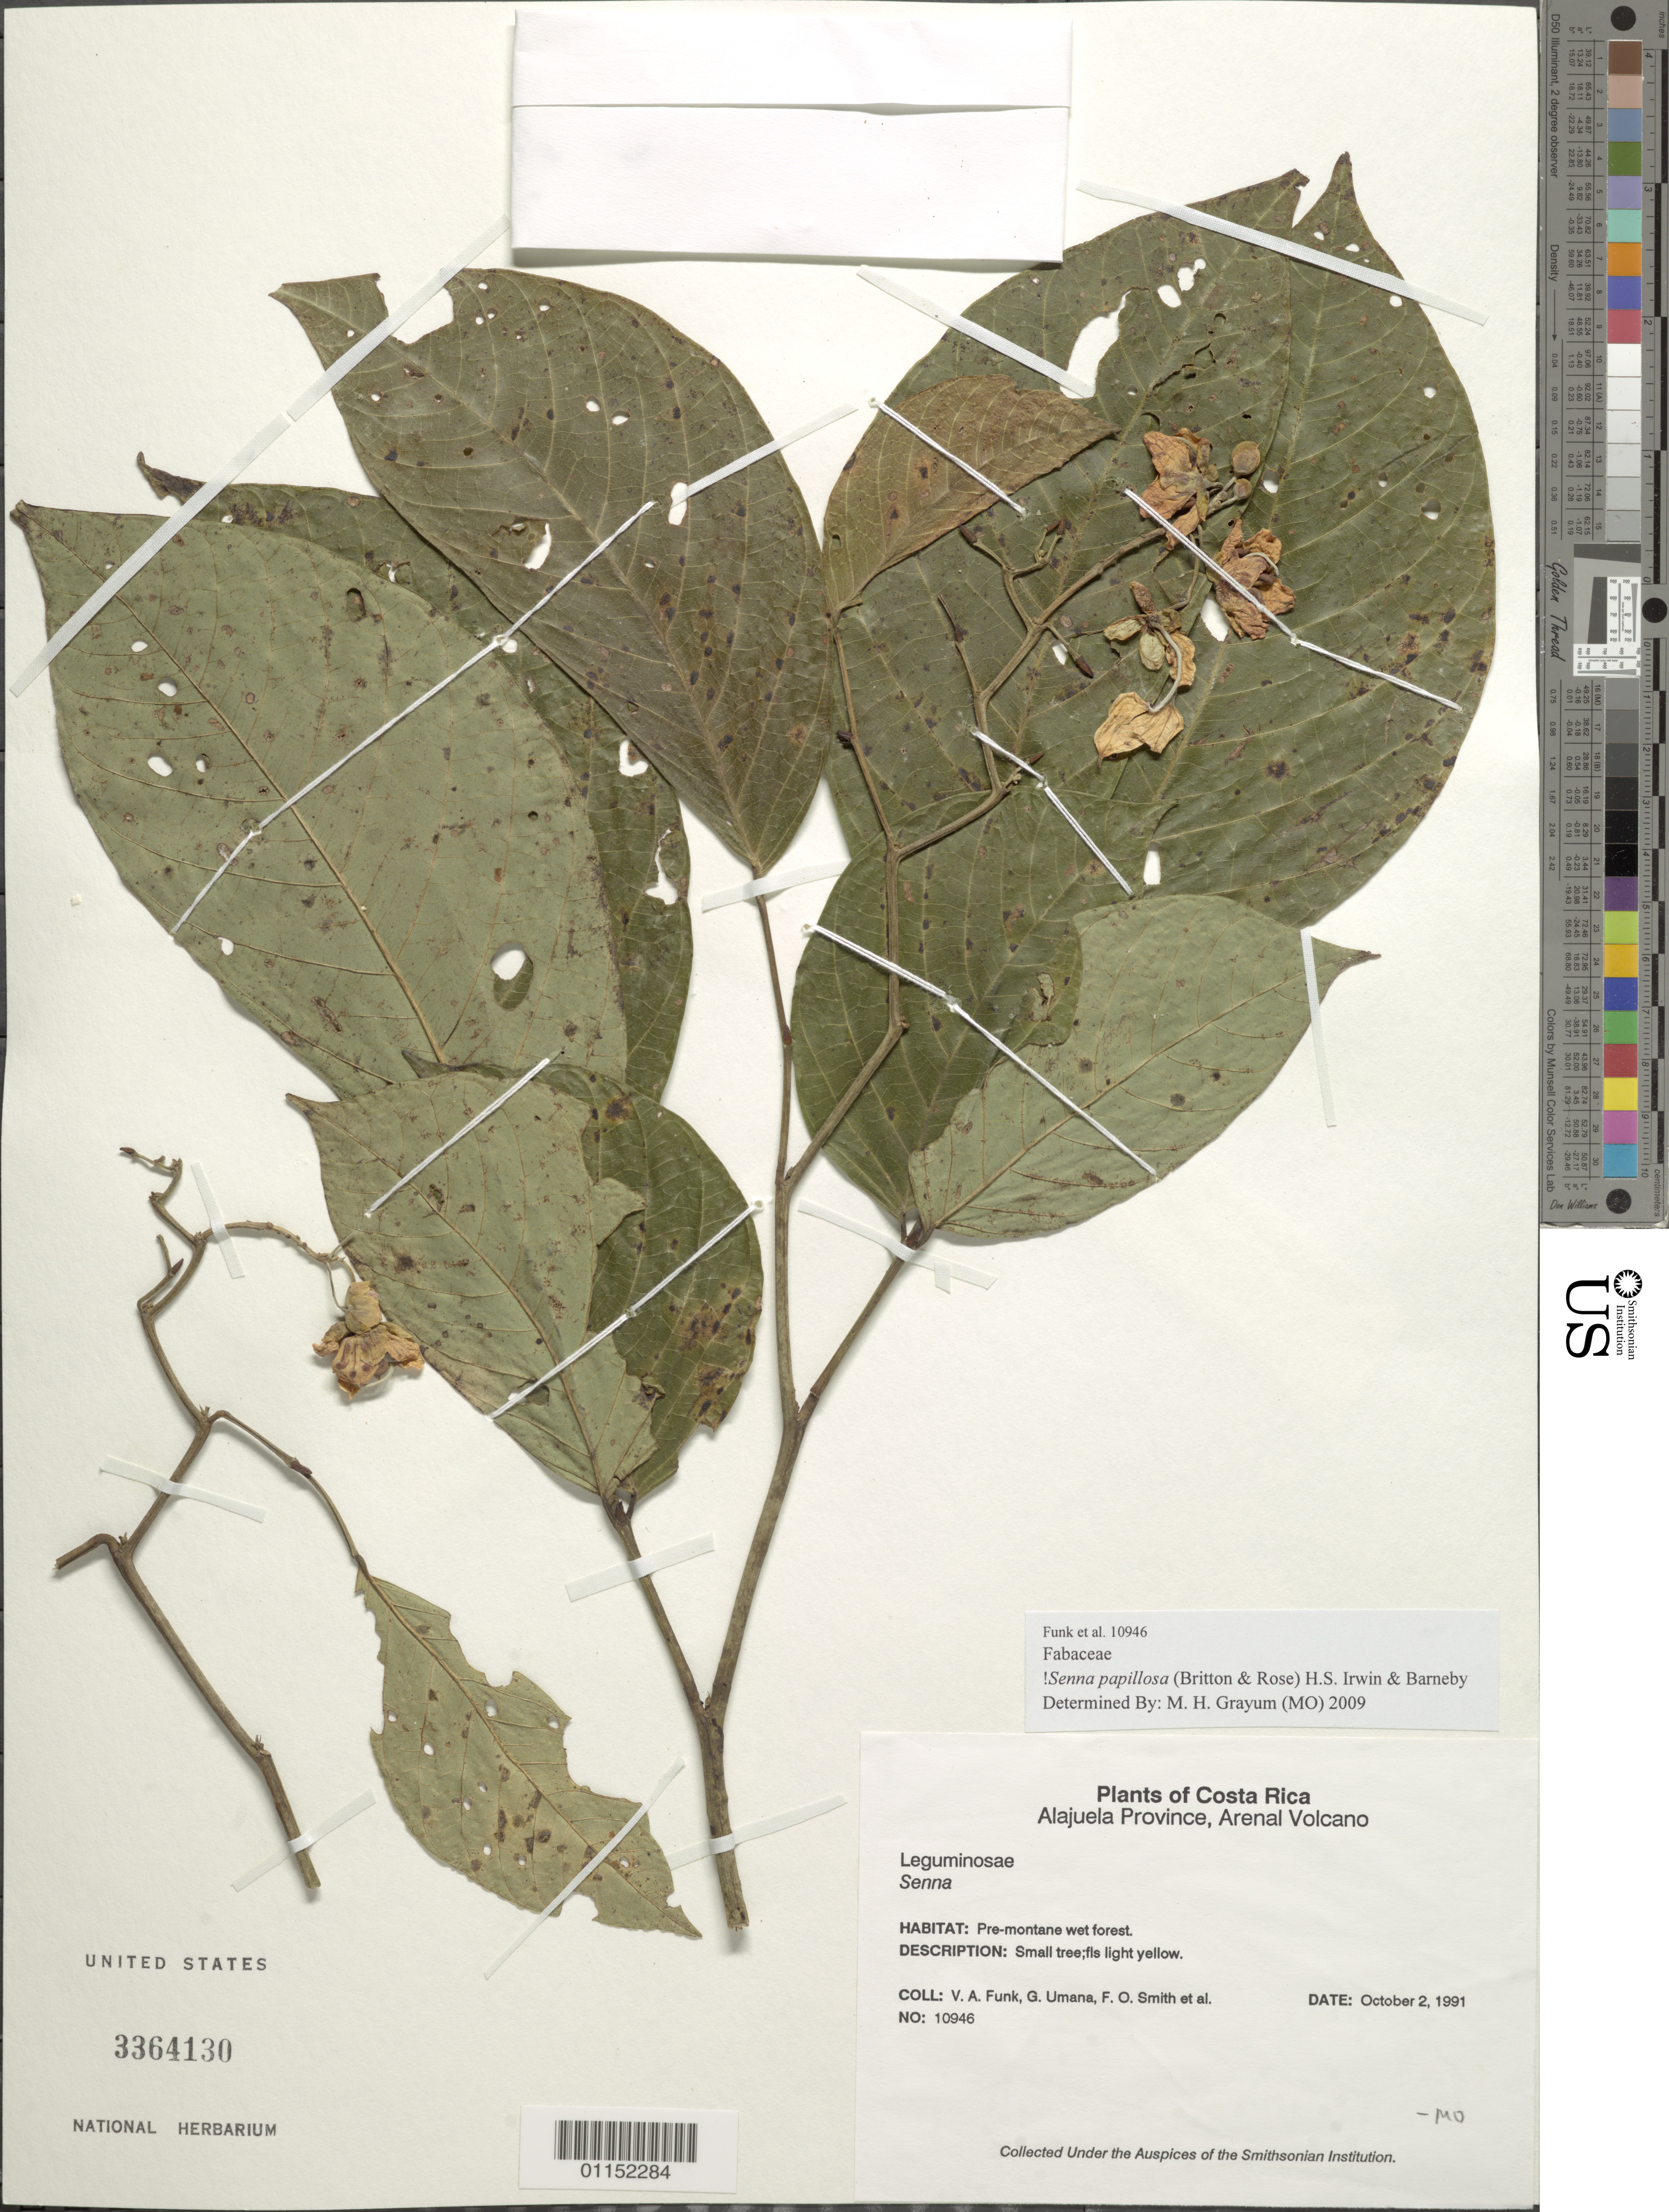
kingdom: Plantae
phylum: Tracheophyta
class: Magnoliopsida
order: Fabales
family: Fabaceae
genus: Senna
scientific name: Senna papillosa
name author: (Britton & Rose) H.S. Irwin & Barneby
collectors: V. Funk et al.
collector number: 10946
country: Costa Rica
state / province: Alajuela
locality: Arenal Volcano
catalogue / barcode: US 3364130